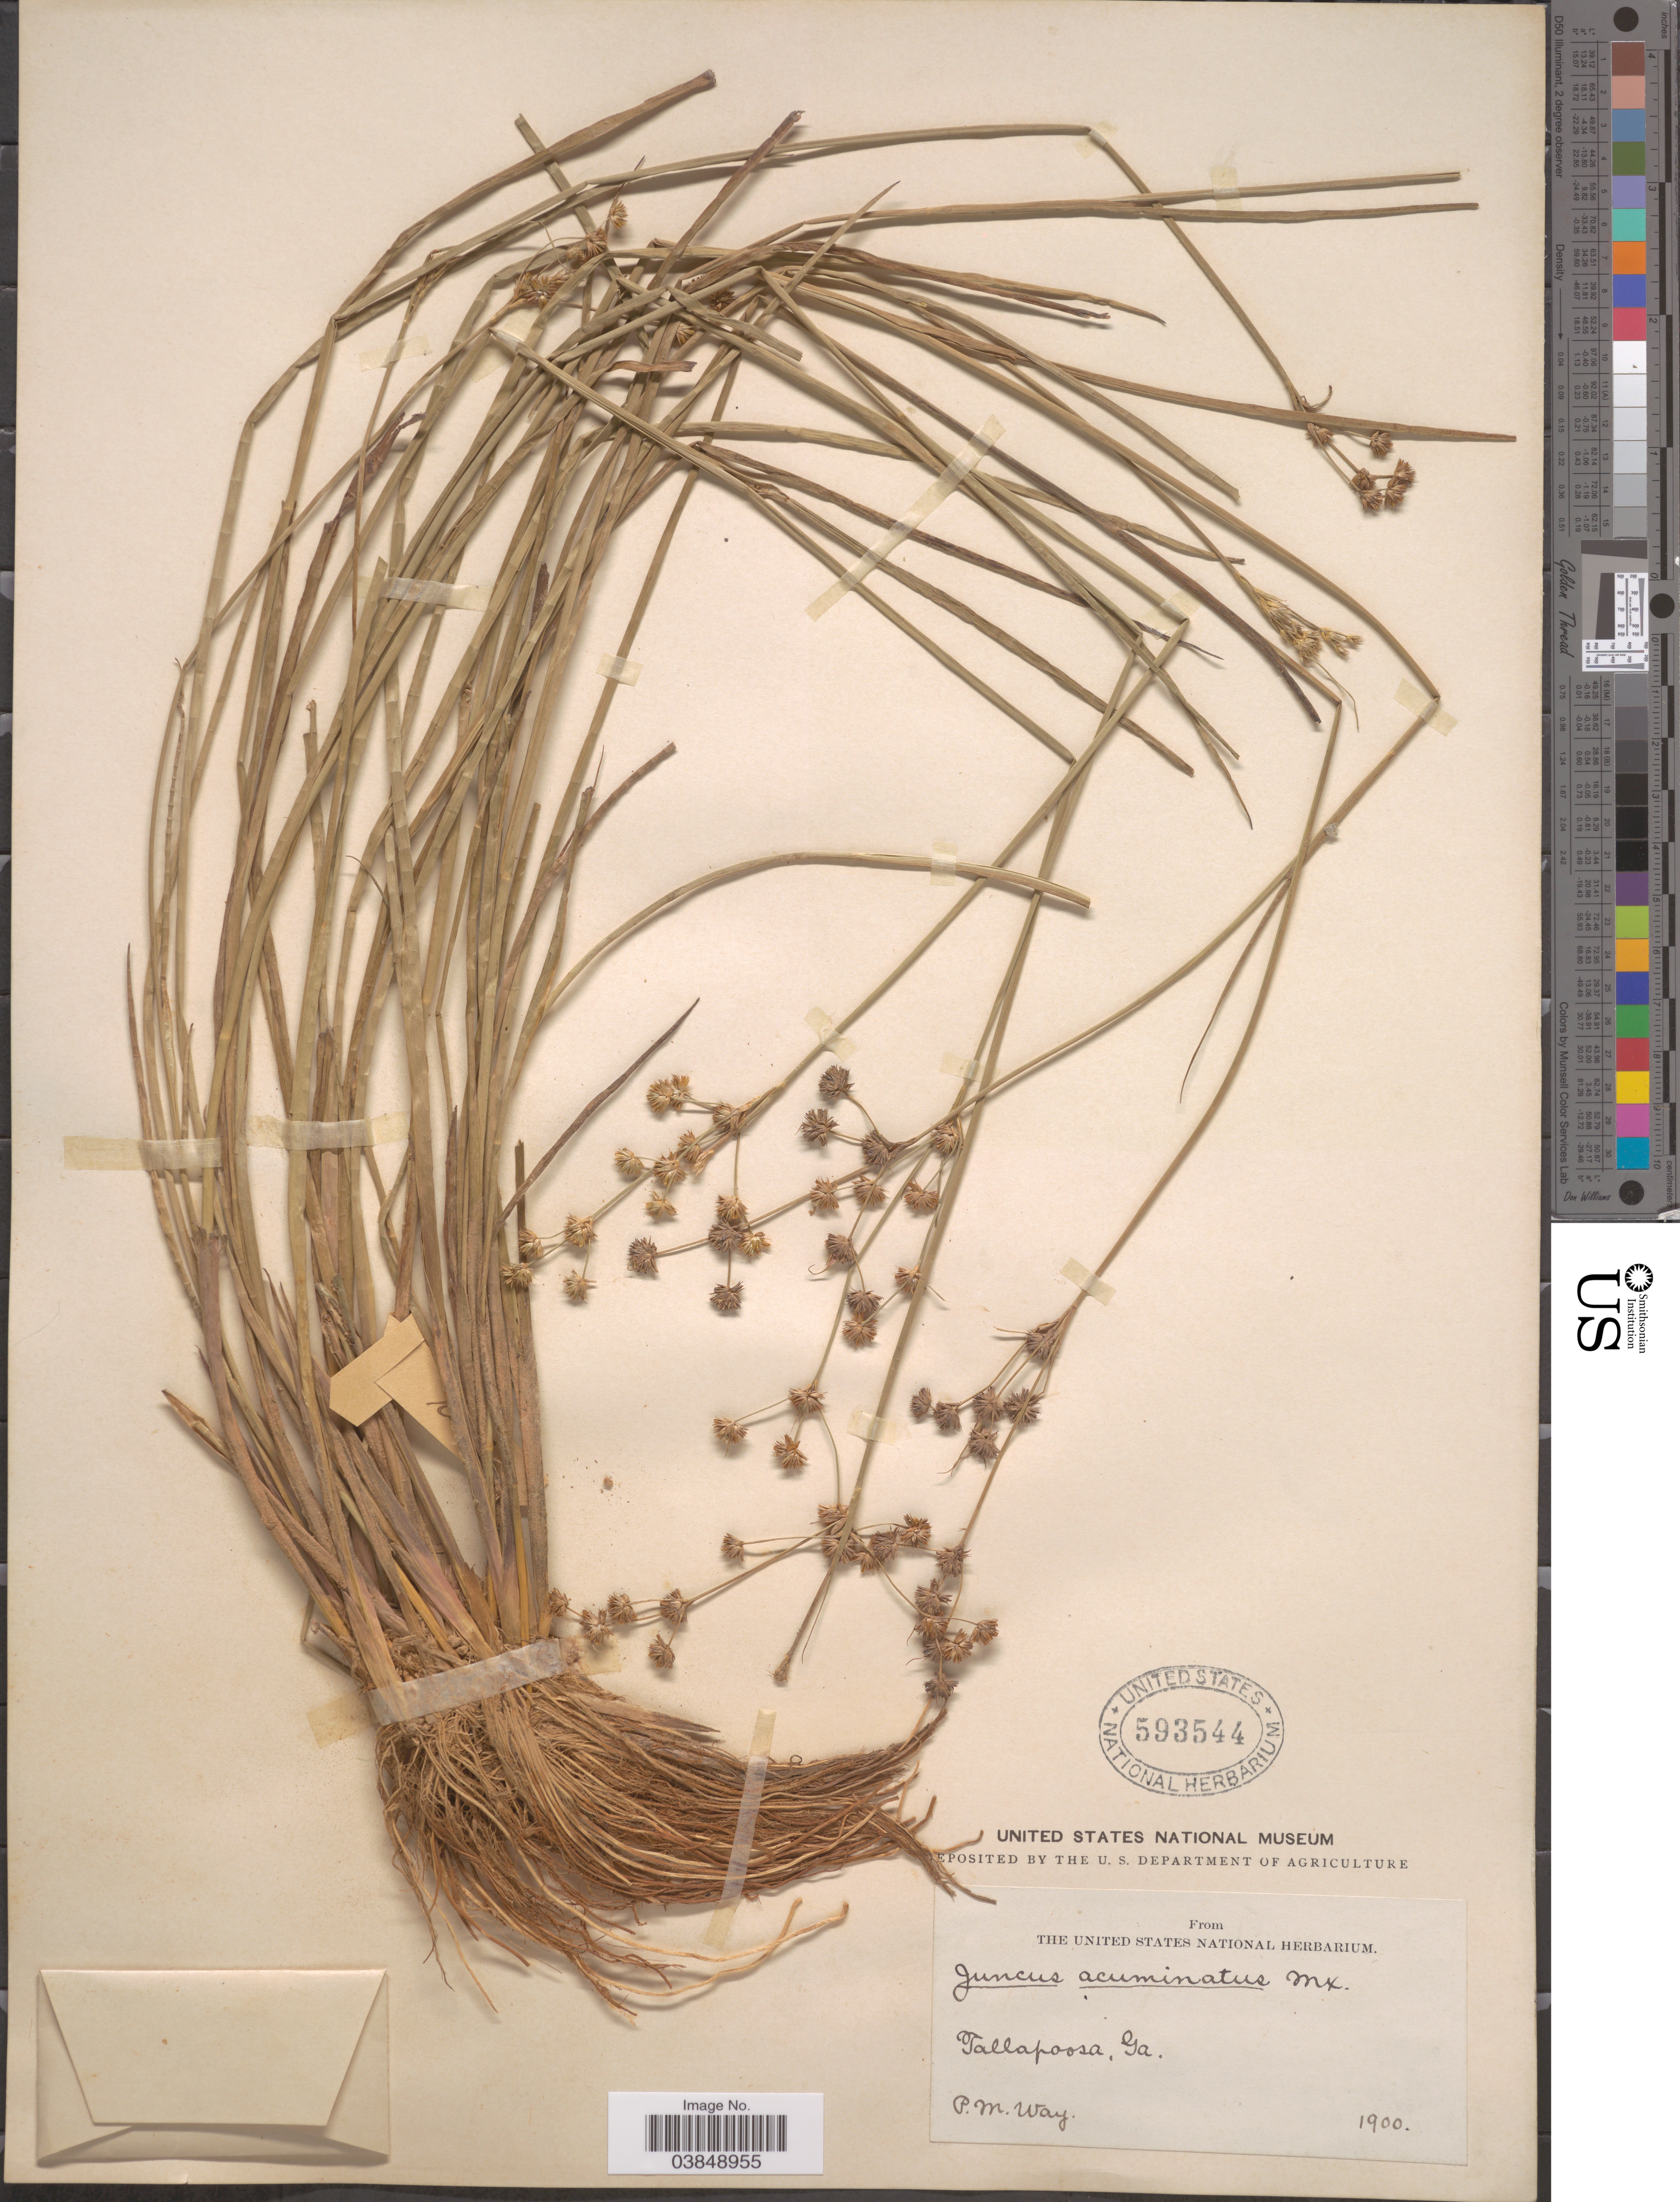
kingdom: Plantae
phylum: Tracheophyta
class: Liliopsida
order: Poales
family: Juncaceae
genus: Juncus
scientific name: Juncus acuminatus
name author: Michx.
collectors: P. Way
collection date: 1900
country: United States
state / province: Georgia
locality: Tallapoosa.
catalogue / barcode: US 593544